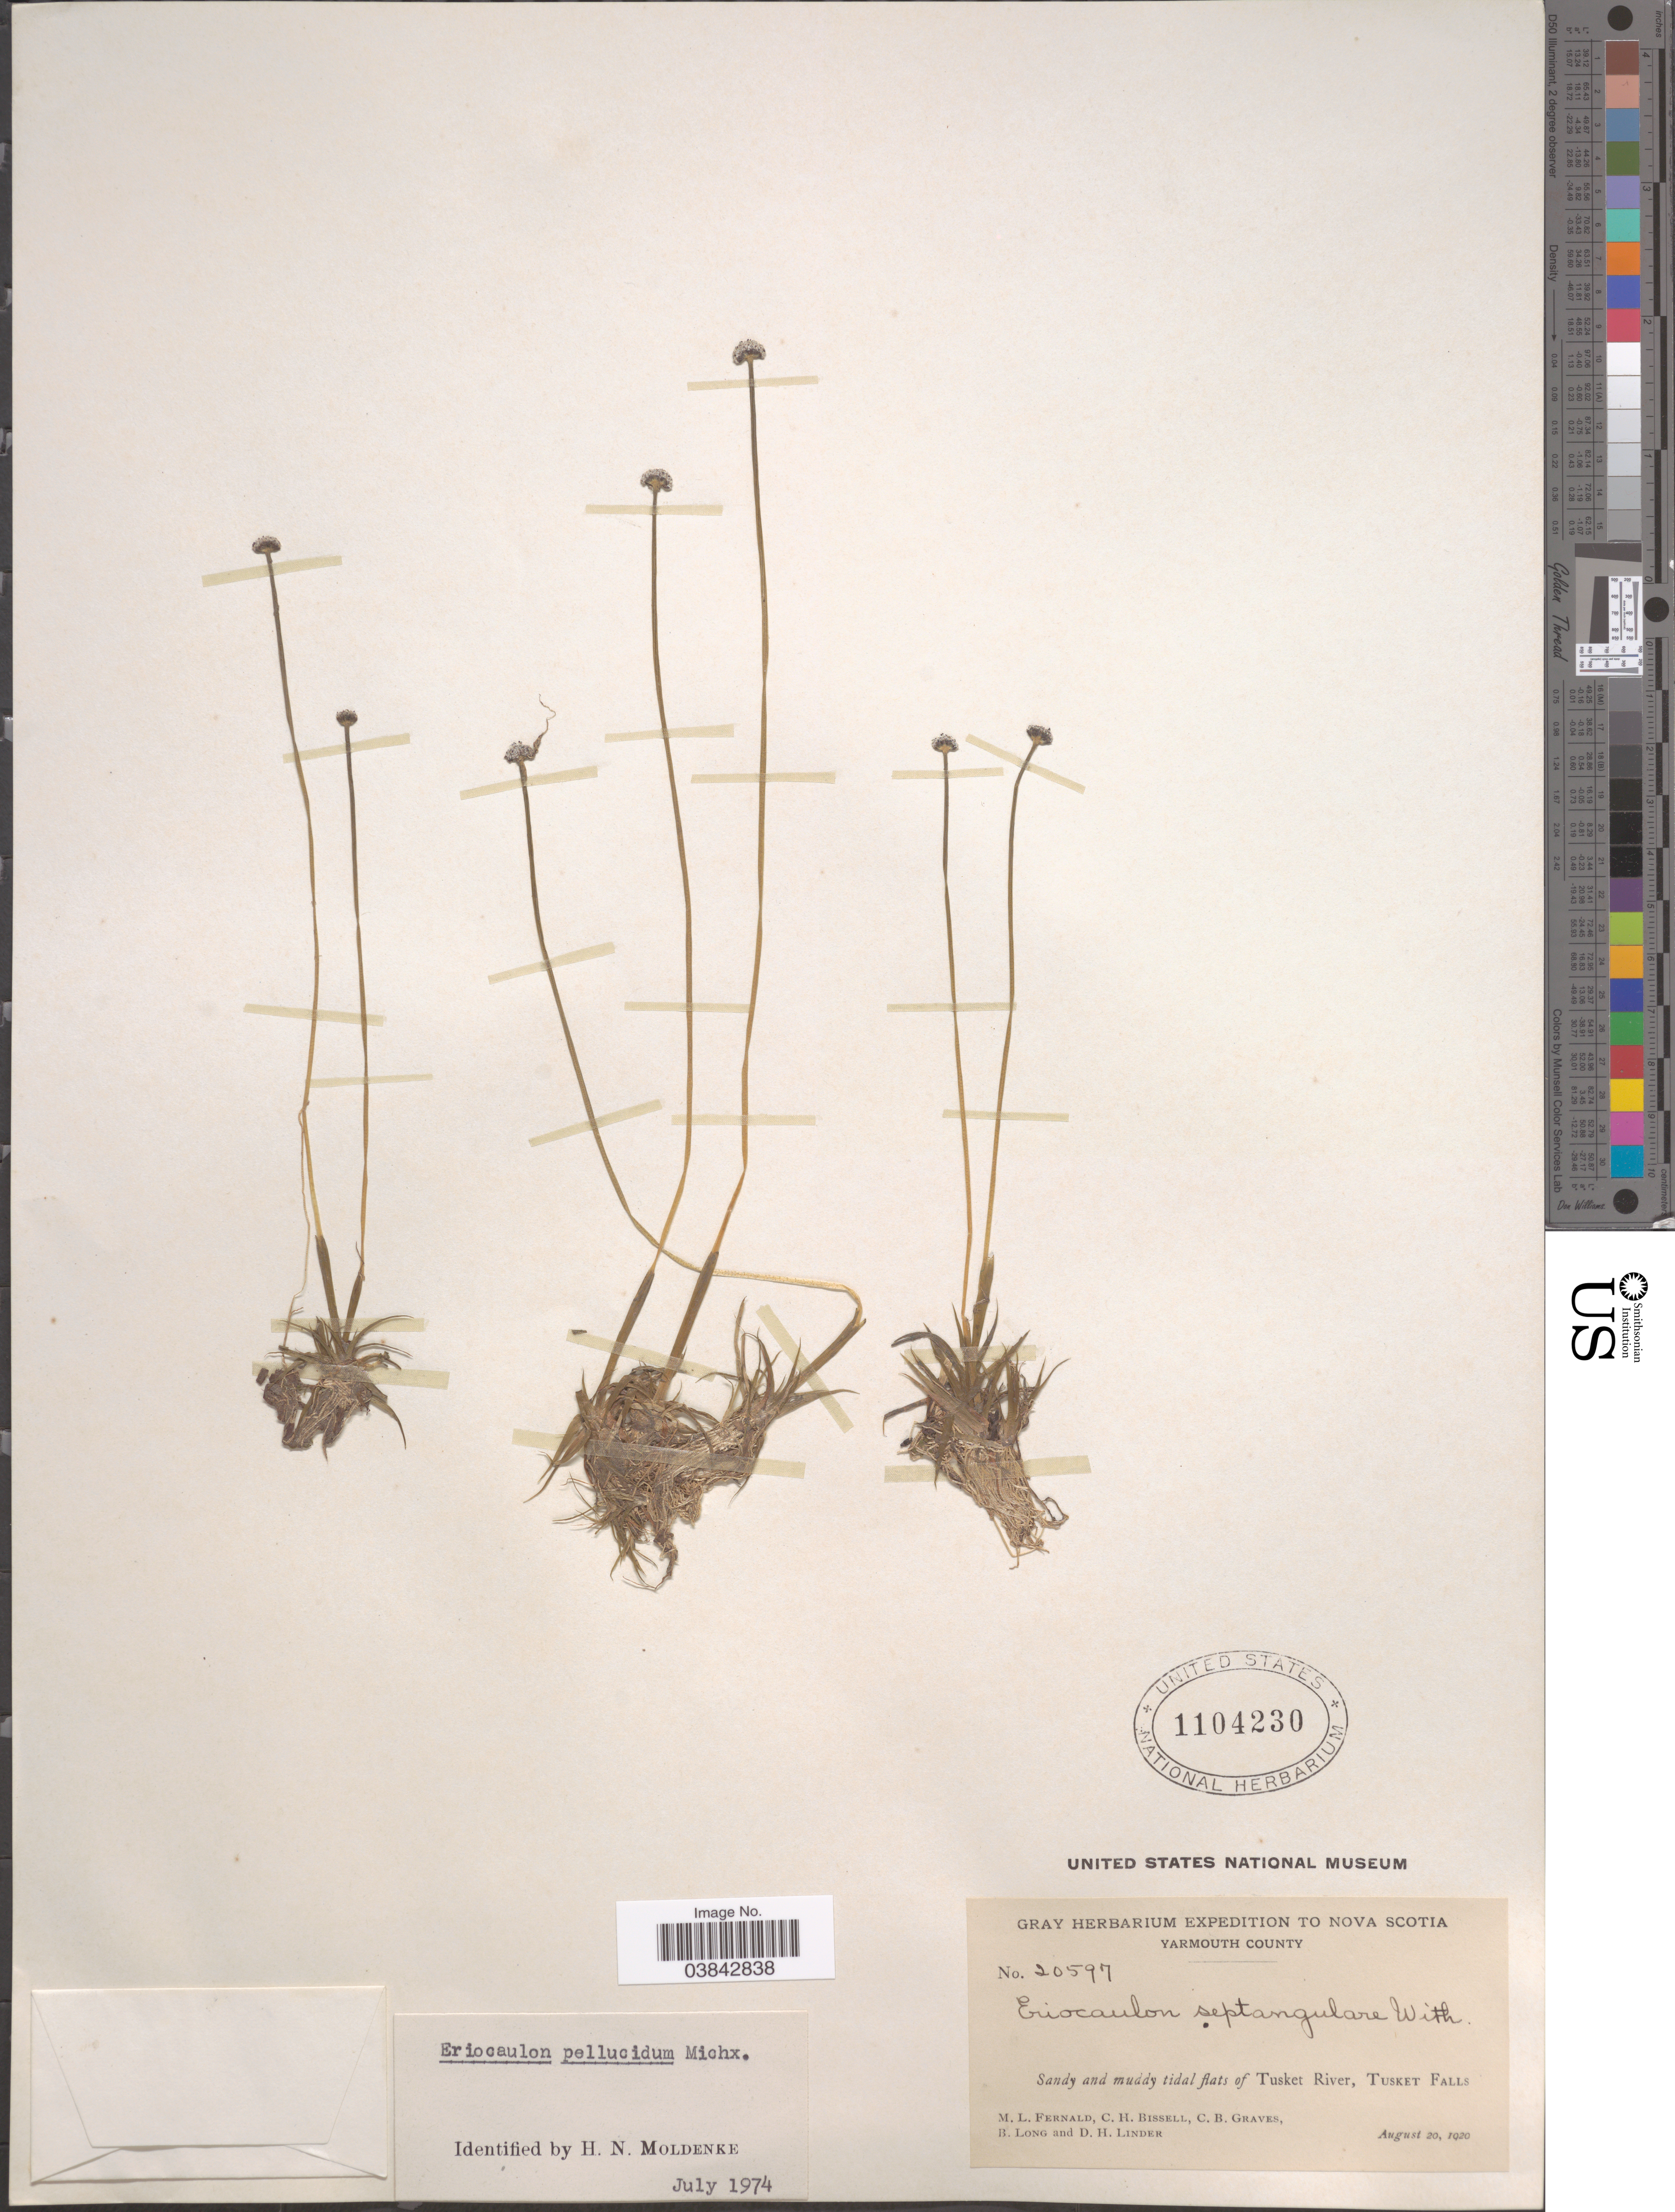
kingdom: Plantae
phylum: Tracheophyta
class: Liliopsida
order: Poales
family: Eriocaulaceae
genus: Eriocaulon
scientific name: Eriocaulon aquaticum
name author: (Hill) Druce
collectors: M. L. Fernald, C. Bissell, C. Graves, B. Long & D. Linder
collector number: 20597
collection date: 1920-08-20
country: Canada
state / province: Nova Scotia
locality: Yarmouth County. Tusket River, Tusket Falls.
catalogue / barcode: US 1104230